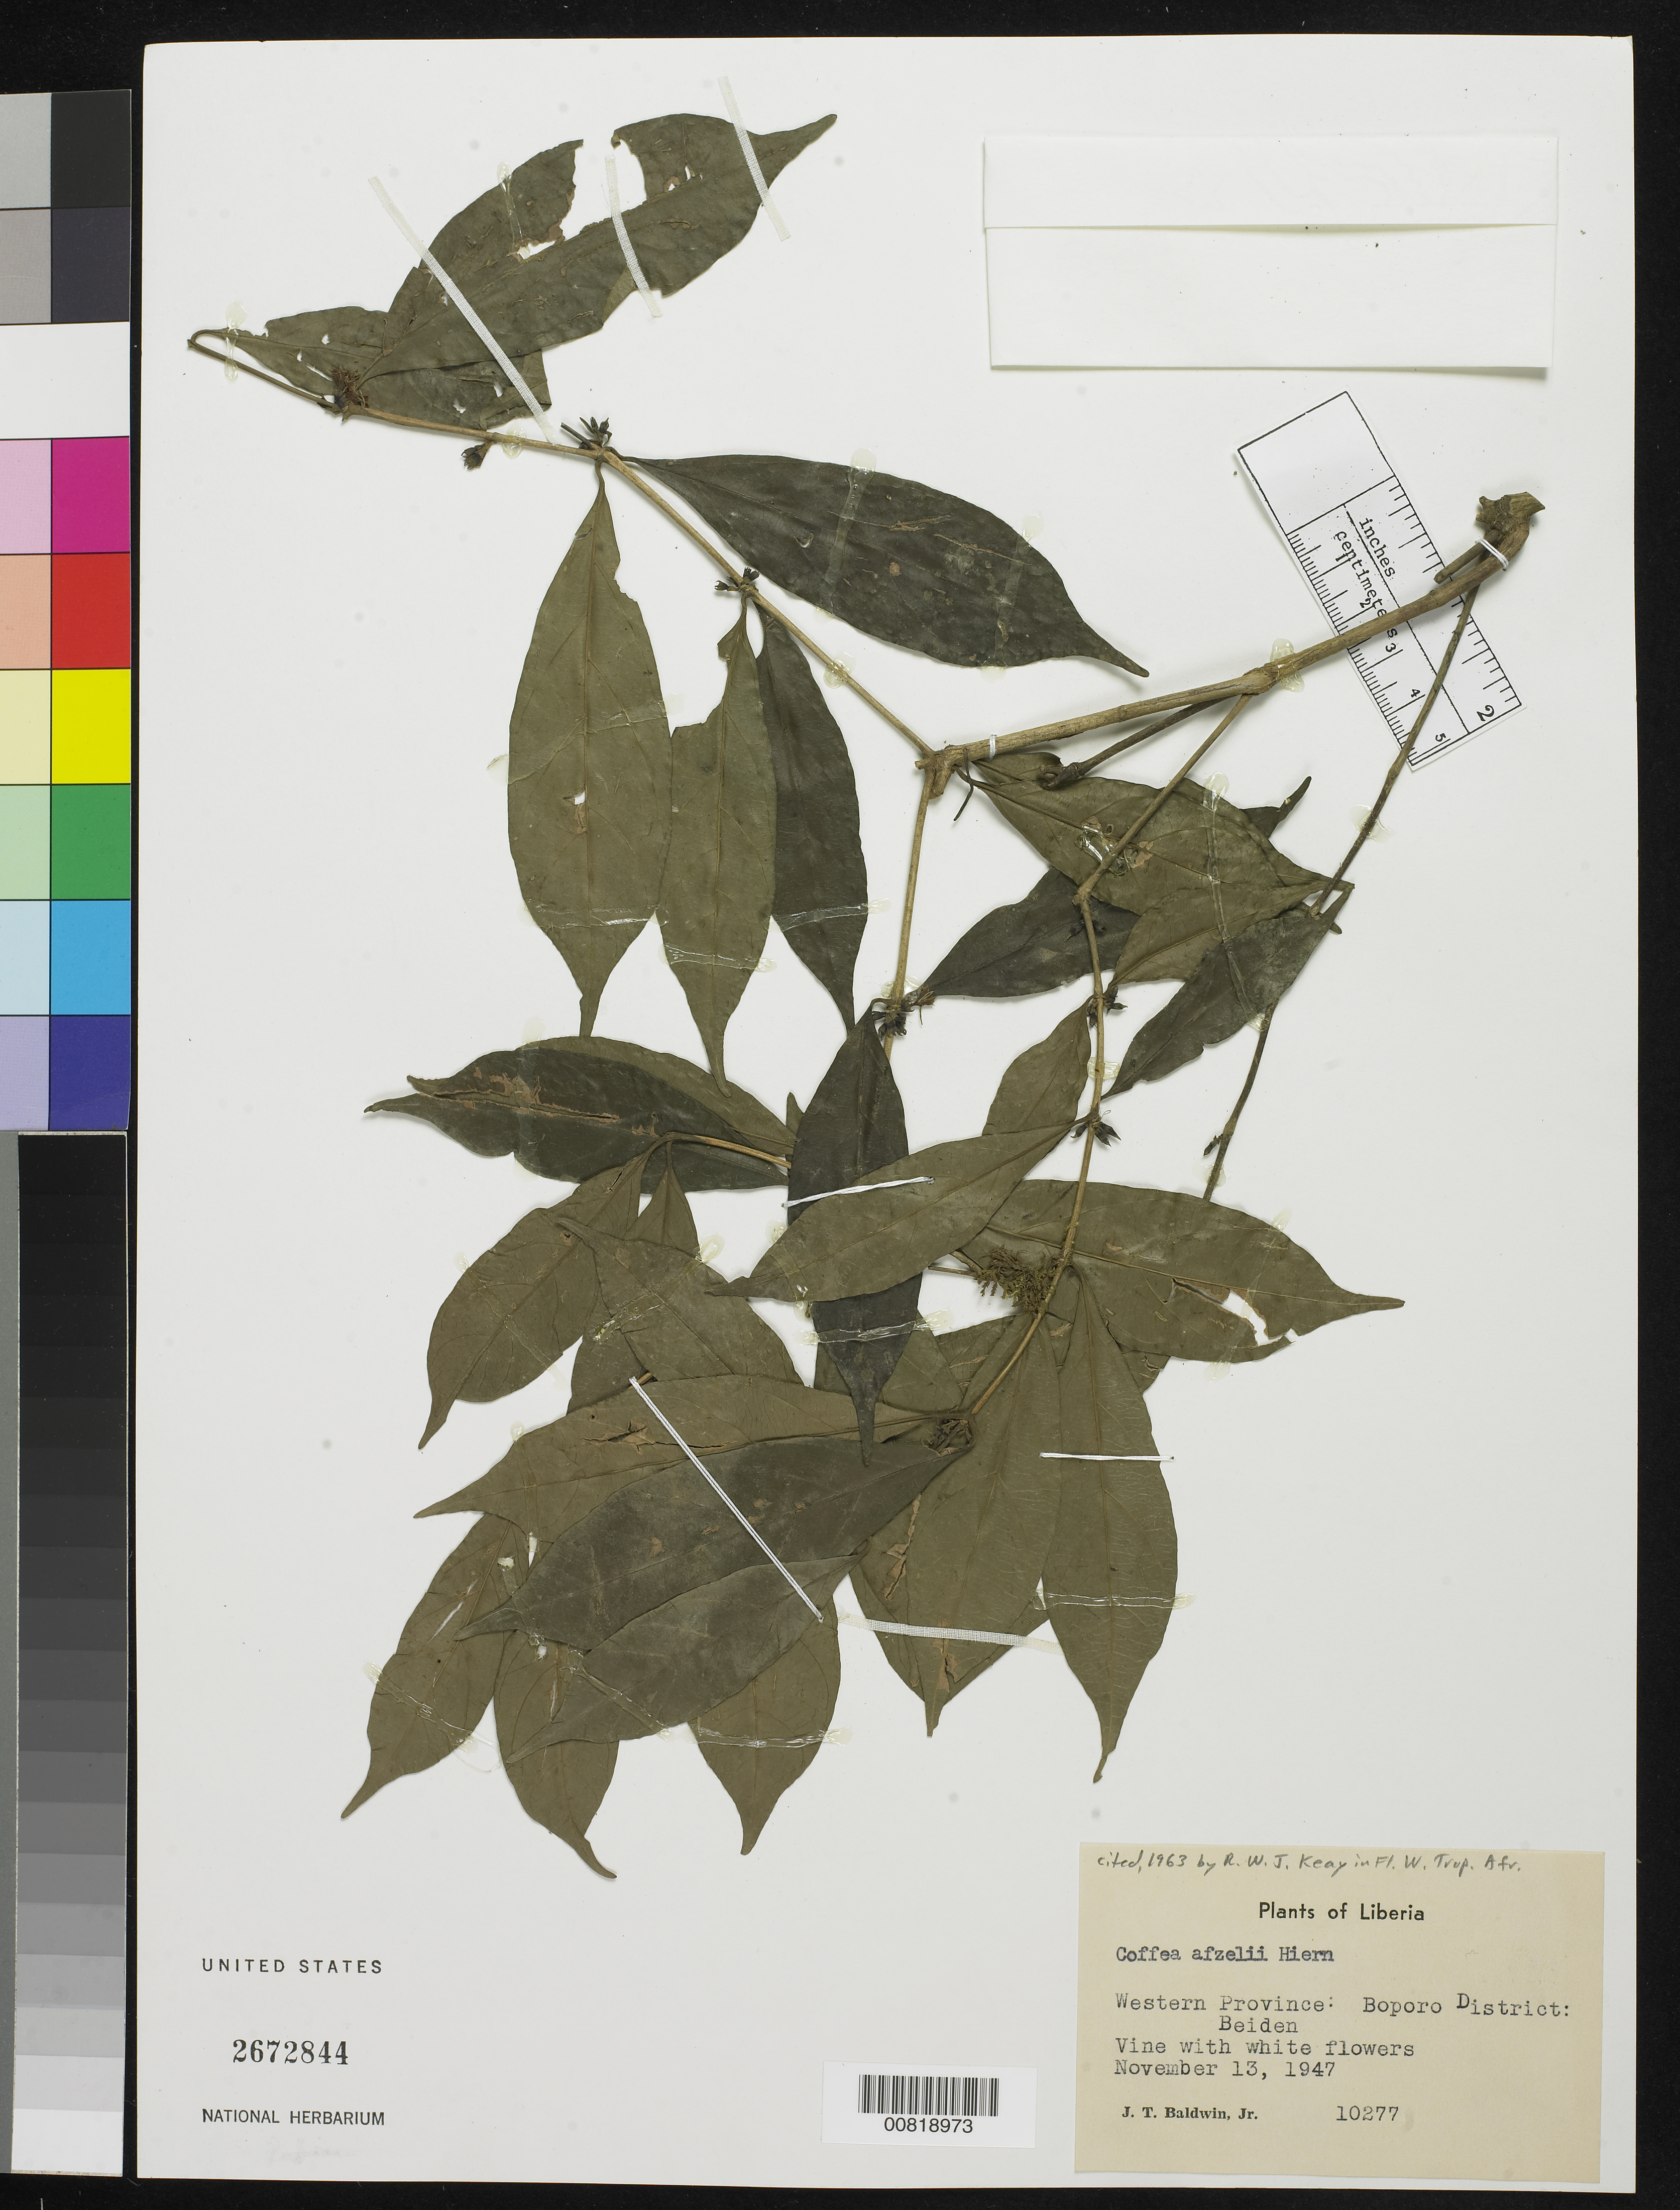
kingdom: Plantae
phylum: Tracheophyta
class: Magnoliopsida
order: Gentianales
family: Rubiaceae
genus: Coffea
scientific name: Coffea afzelii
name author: Hiern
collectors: J. T. Baldwin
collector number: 10277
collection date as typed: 13 Nov 1947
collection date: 1947-11-13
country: Liberia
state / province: Gbarpolu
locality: Western Province: Boporo District, Beiden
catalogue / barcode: US 2672844